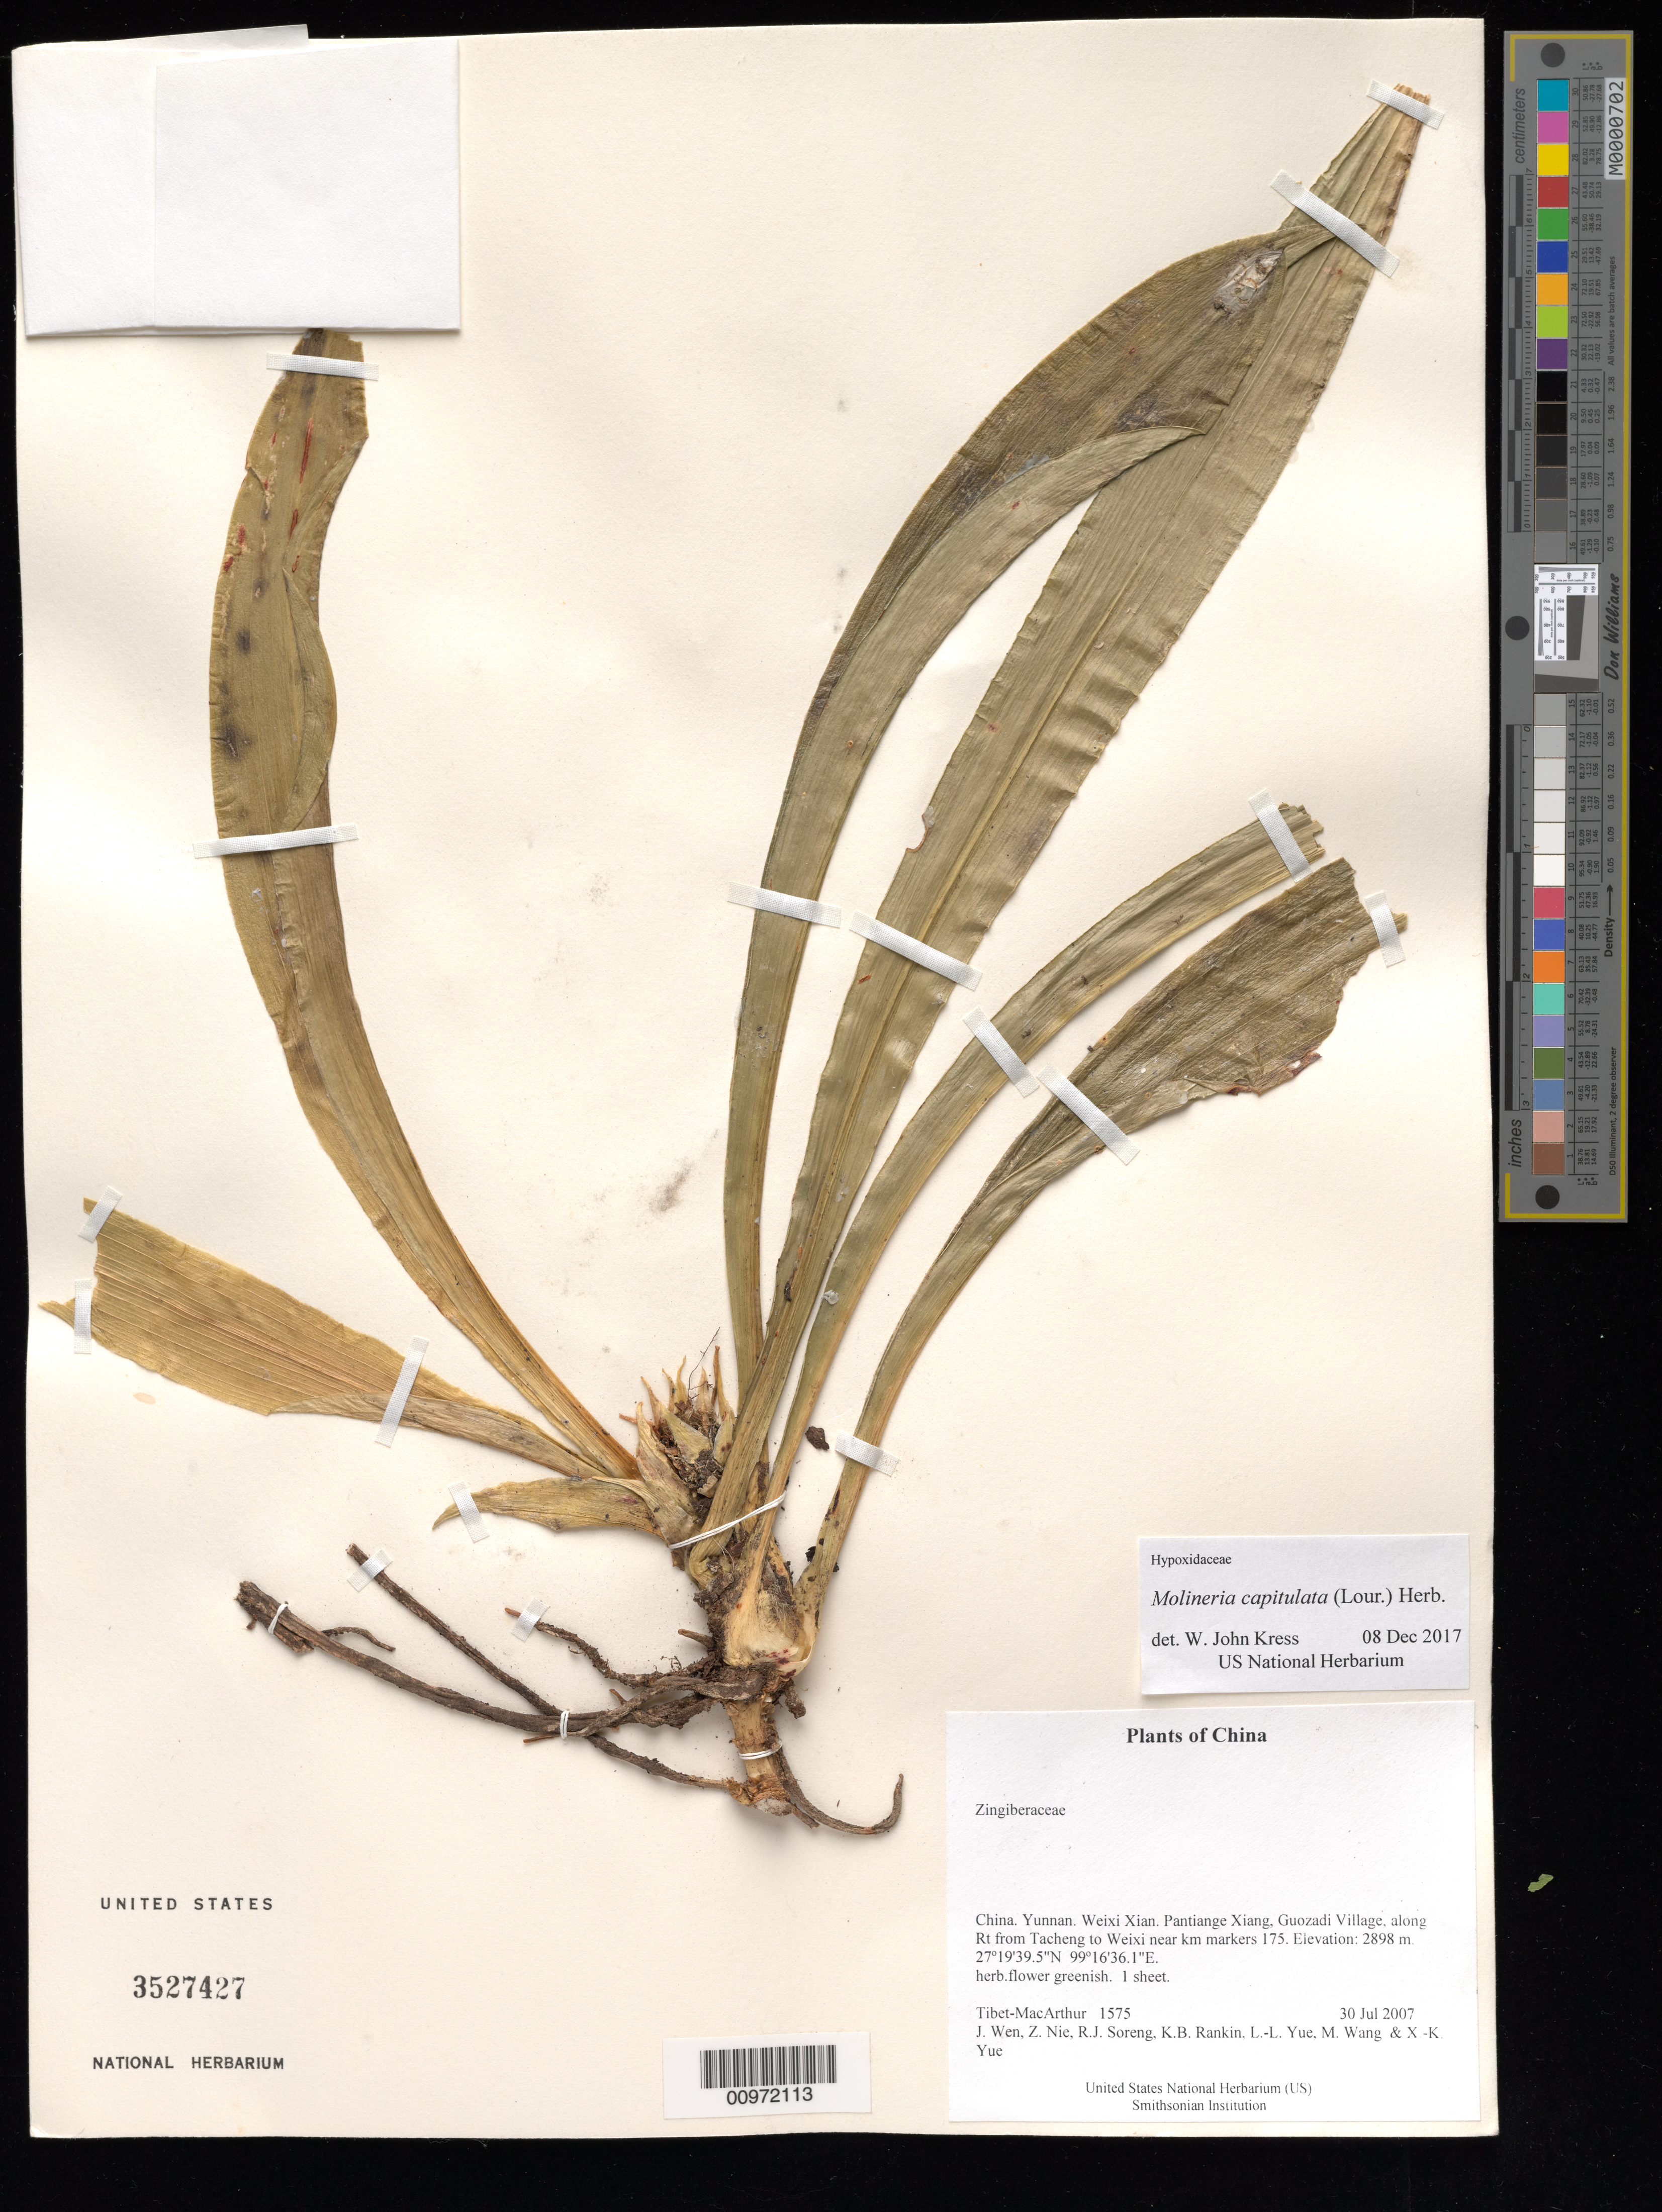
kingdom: Plantae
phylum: Tracheophyta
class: Liliopsida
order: Asparagales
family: Hypoxidaceae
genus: Curculigo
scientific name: Curculigo capitulata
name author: (Lour.) Kuntze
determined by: Strong, Mark T., (BOT), Smithsonian Institution - National Museum of Natural History (UNITED STATES)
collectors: Tibet-MacArthur, J. Wen, Z. Nie, R. J. Soreng, K. Rankin, L. Yue, M. Wang & X. Yue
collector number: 1575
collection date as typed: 30 Jul 2007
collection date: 2007-07-30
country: China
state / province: Yunnan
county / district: Weixi Xian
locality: Pantiange Xiang, Guozadi Village, along Rt from Tacheng to Weixi near km markers 175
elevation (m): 2898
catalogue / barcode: US 3527427